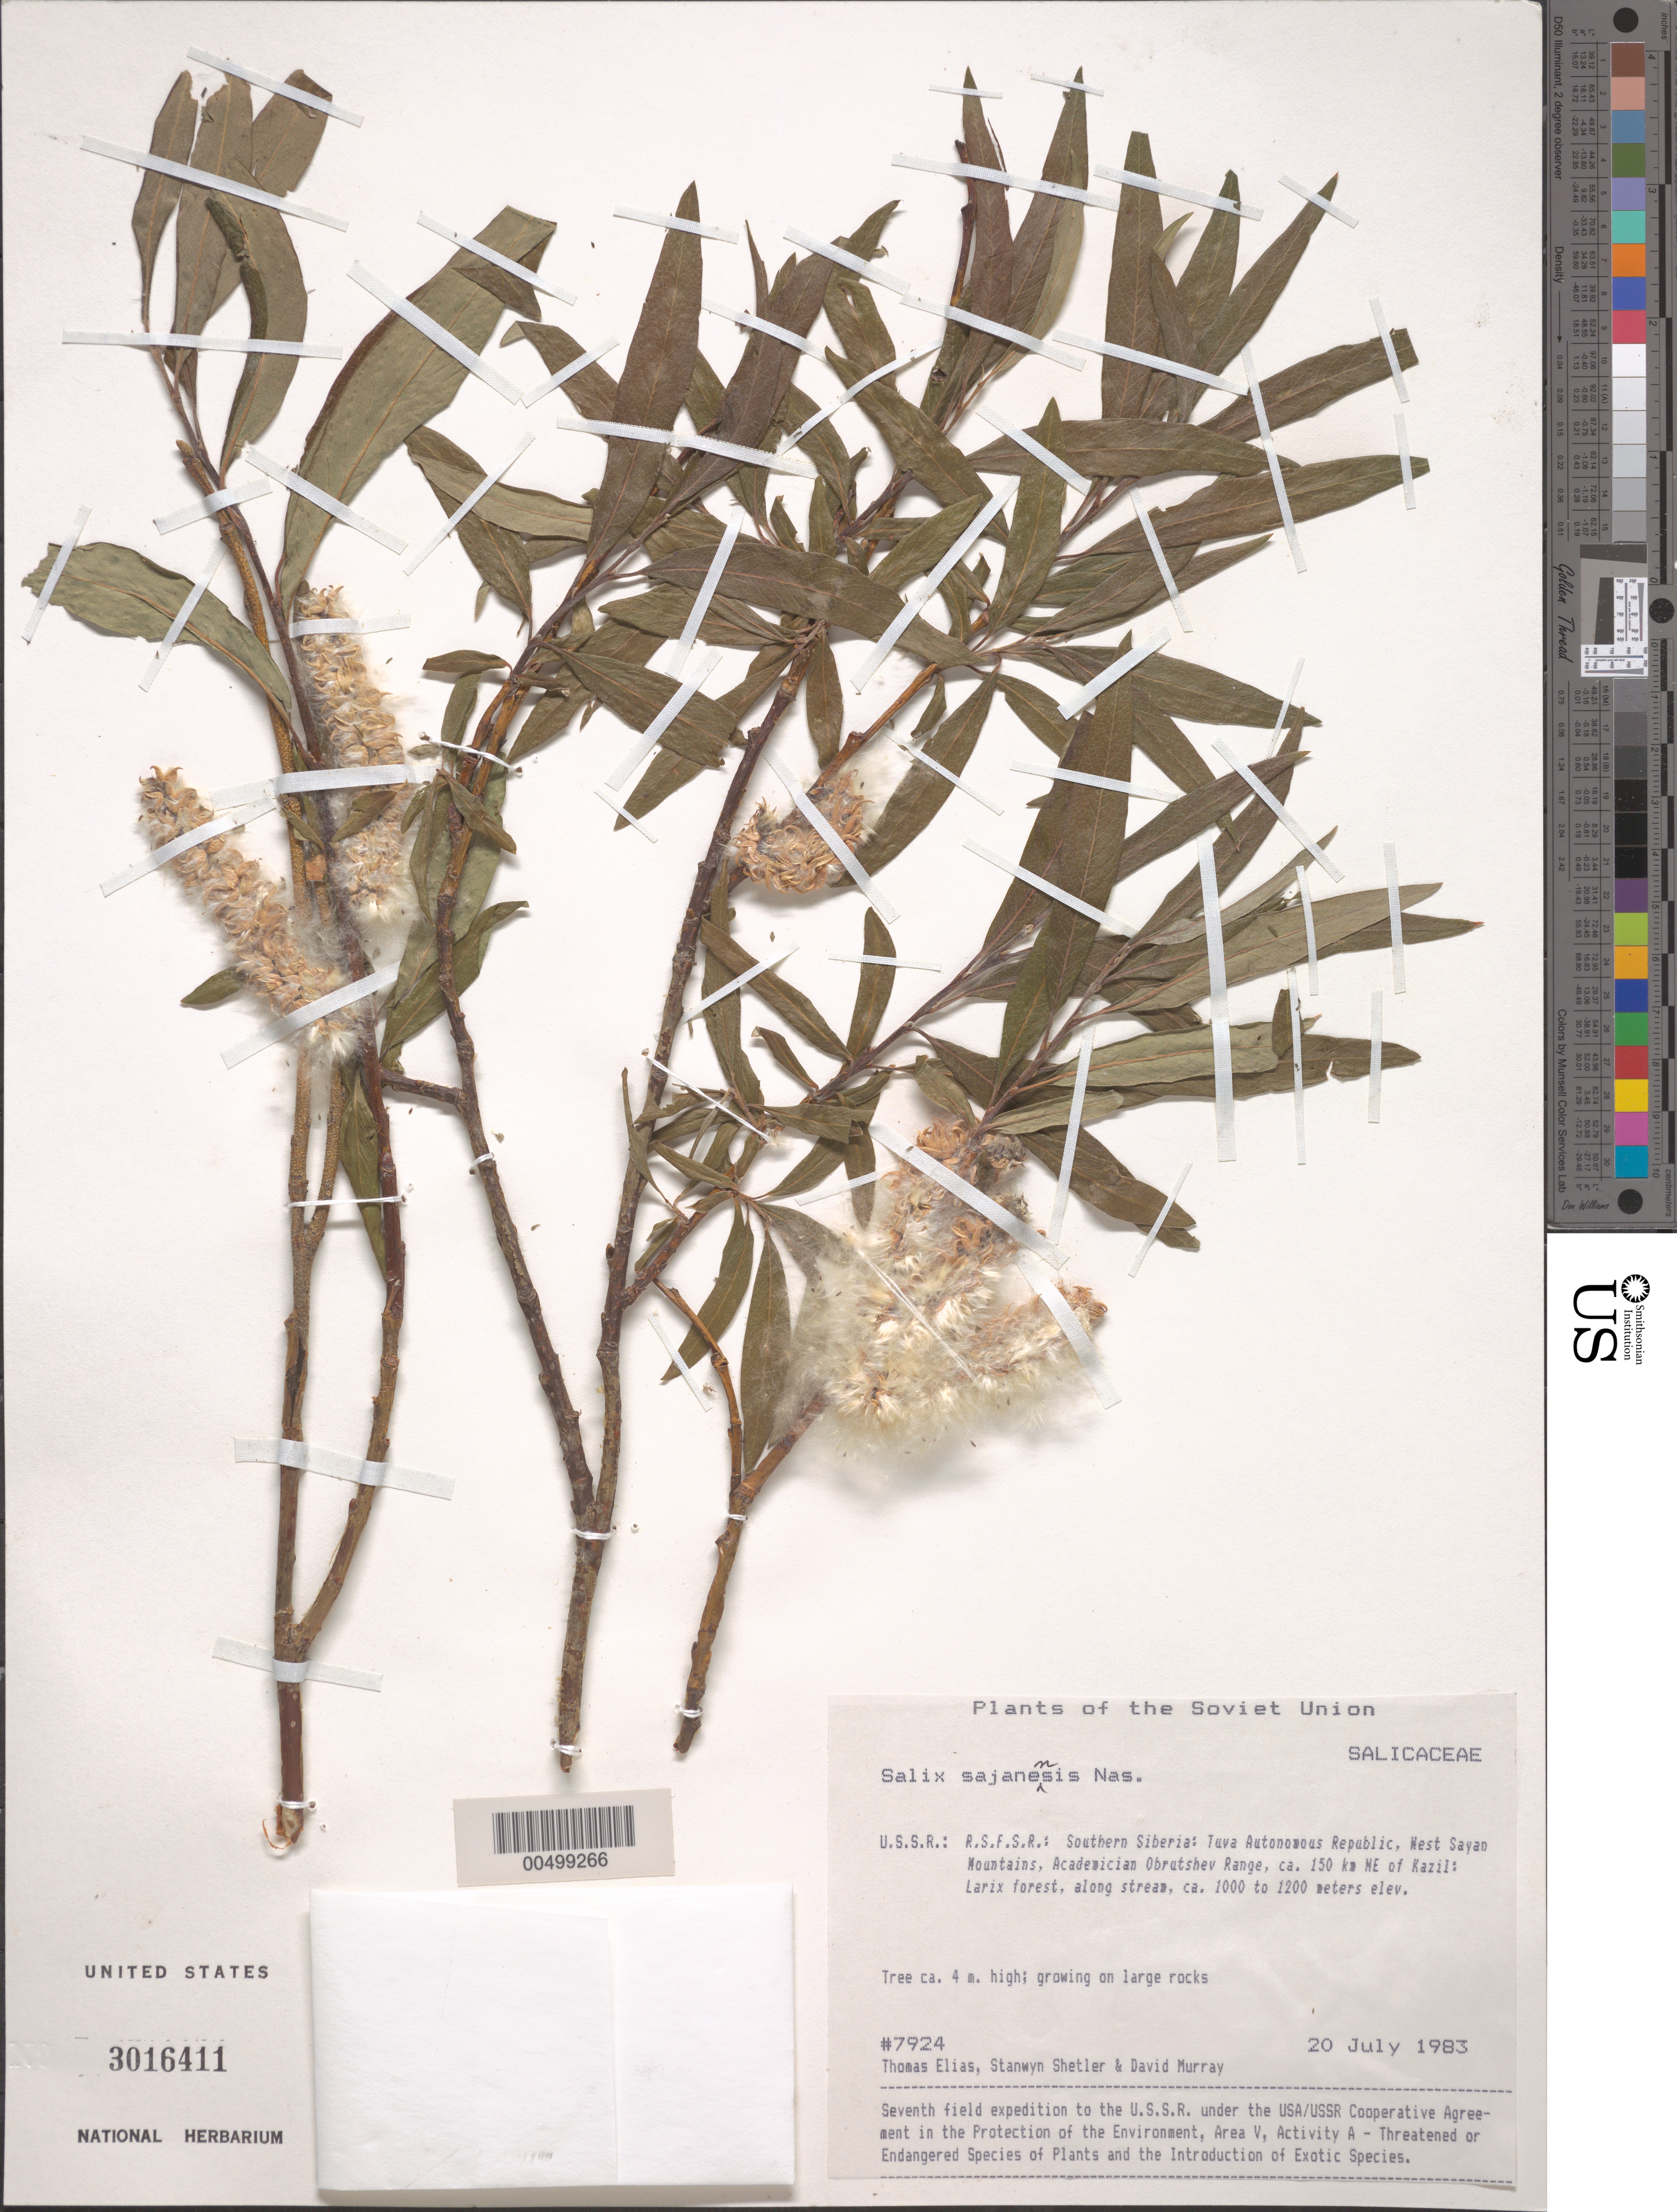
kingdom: Plantae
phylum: Tracheophyta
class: Magnoliopsida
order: Malpighiales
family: Salicaceae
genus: Salix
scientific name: Salix sajanensis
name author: Nas.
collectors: T. Elias, S. Shetler & D. F. Murray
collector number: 7924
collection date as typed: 20 Jul 1983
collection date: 1983-07-20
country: Russian Federation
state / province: Tuva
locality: West Sayan Mountains, Academician Obrutshev Range, ca. 150 km NE of Kazil [Kyzyl]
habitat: Larix forest, along stream, growing on large rocks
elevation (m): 1000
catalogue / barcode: US 3016411